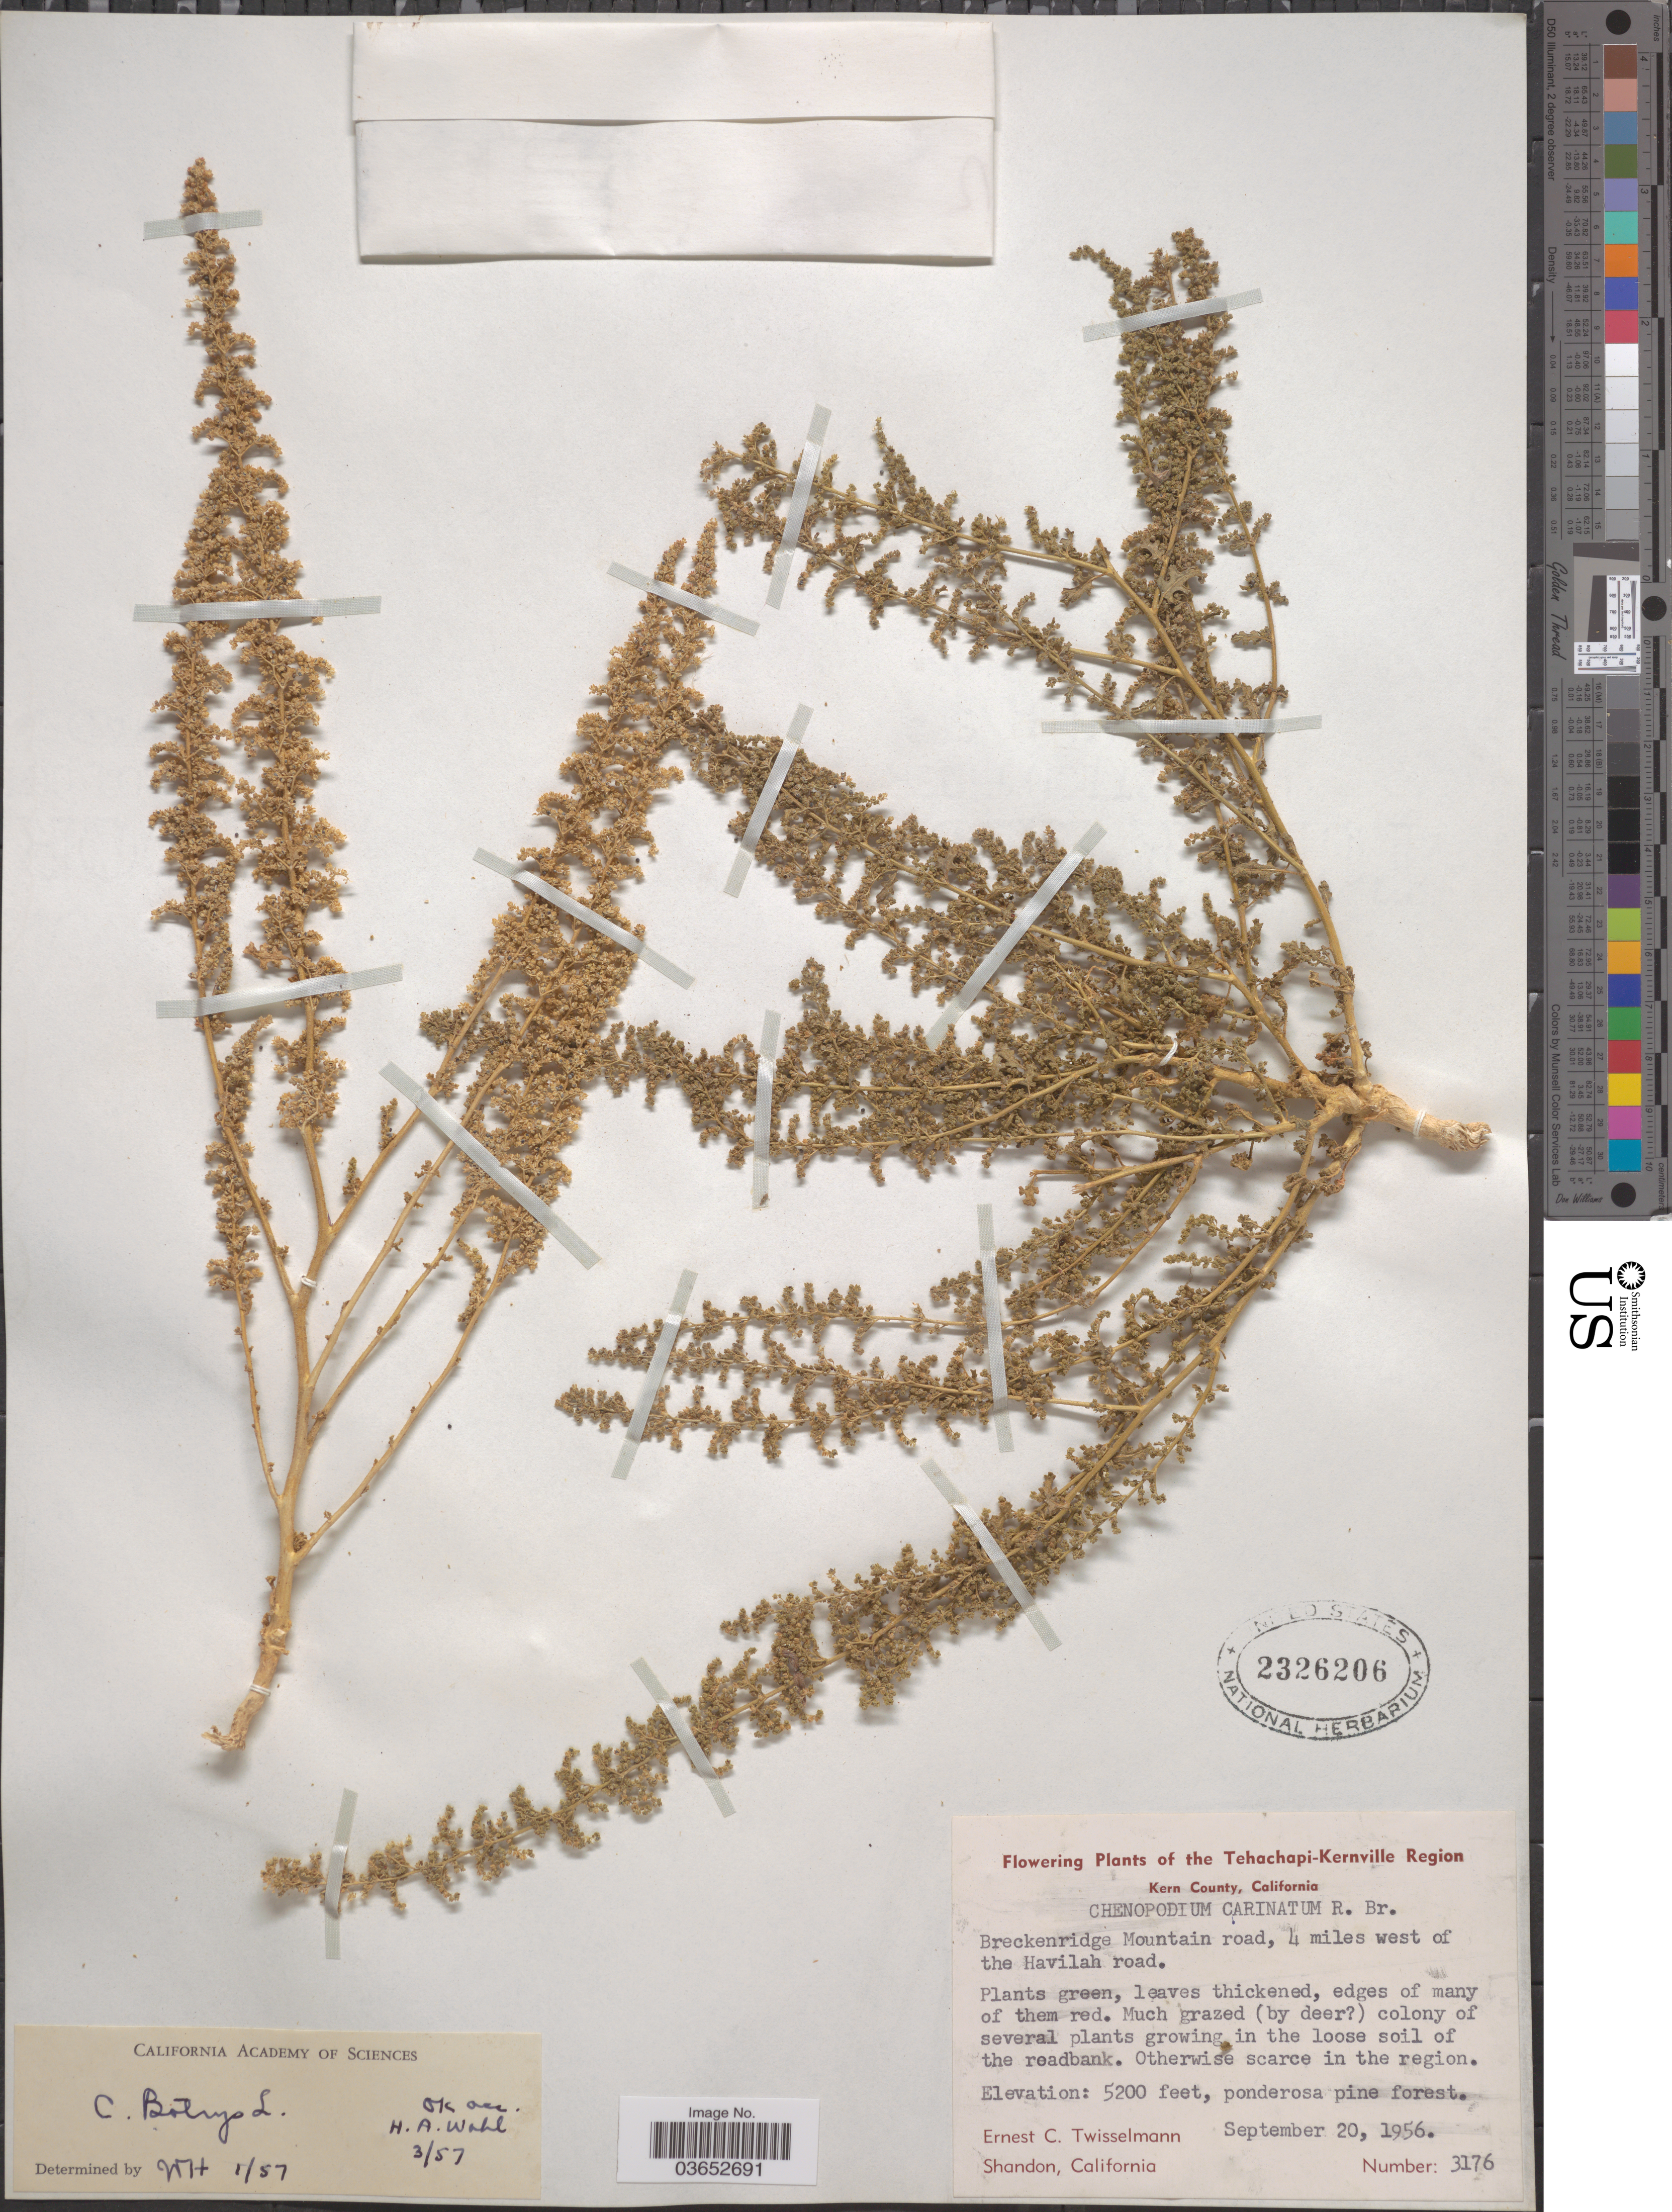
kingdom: Plantae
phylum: Tracheophyta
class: Magnoliopsida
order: Caryophyllales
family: Amaranthaceae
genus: Chenopodium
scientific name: Chenopodium botrys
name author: L.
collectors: E. Twisselmann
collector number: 3176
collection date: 1956-09-20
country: United States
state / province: California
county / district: Kern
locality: The Tehachapi-Kernville Region. Kern County. Breckenridge Mountain road, 4 miles west of the Havilah road.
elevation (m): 1585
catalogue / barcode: US 2326206